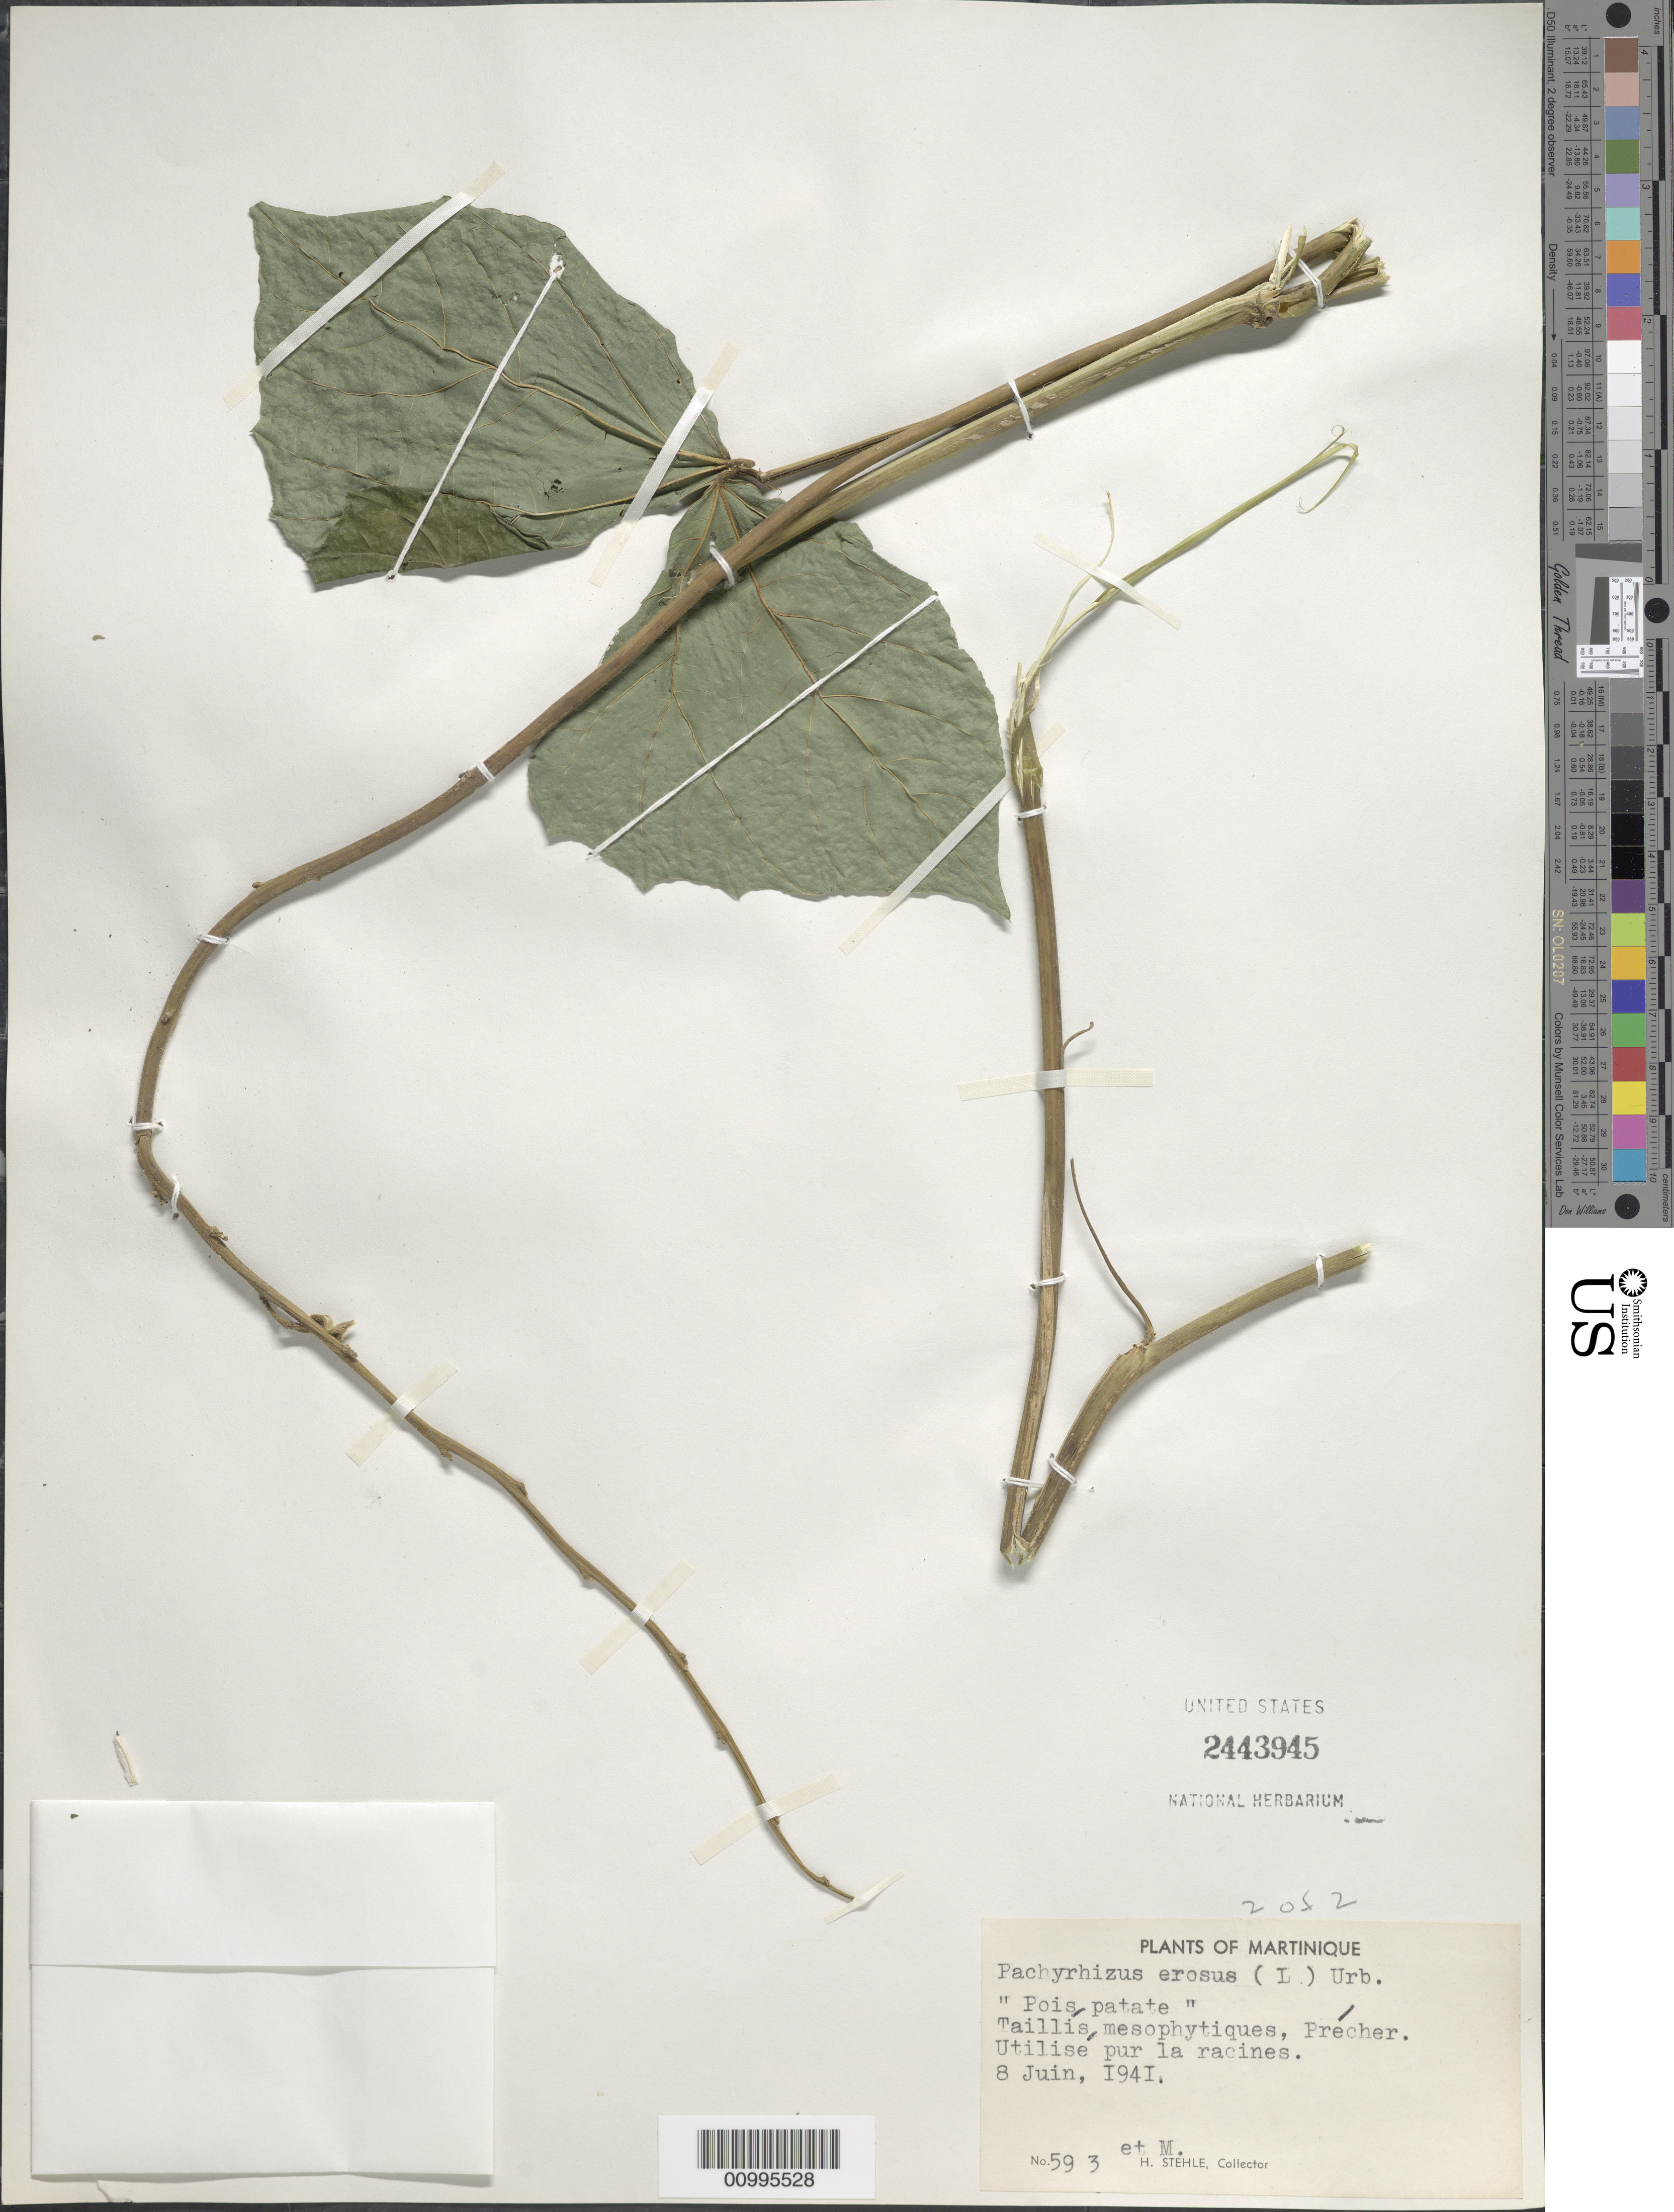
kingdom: Plantae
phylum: Tracheophyta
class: Magnoliopsida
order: Fabales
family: Fabaceae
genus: Pachyrhizus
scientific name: Pachyrhizus erosus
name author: (L.) Urb.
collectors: H. Stehlé & M. Stehlé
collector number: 593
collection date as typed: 08 Jun 1941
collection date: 1941-06-08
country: Martinique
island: Martinique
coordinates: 0 N, 0 E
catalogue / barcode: US 2443945